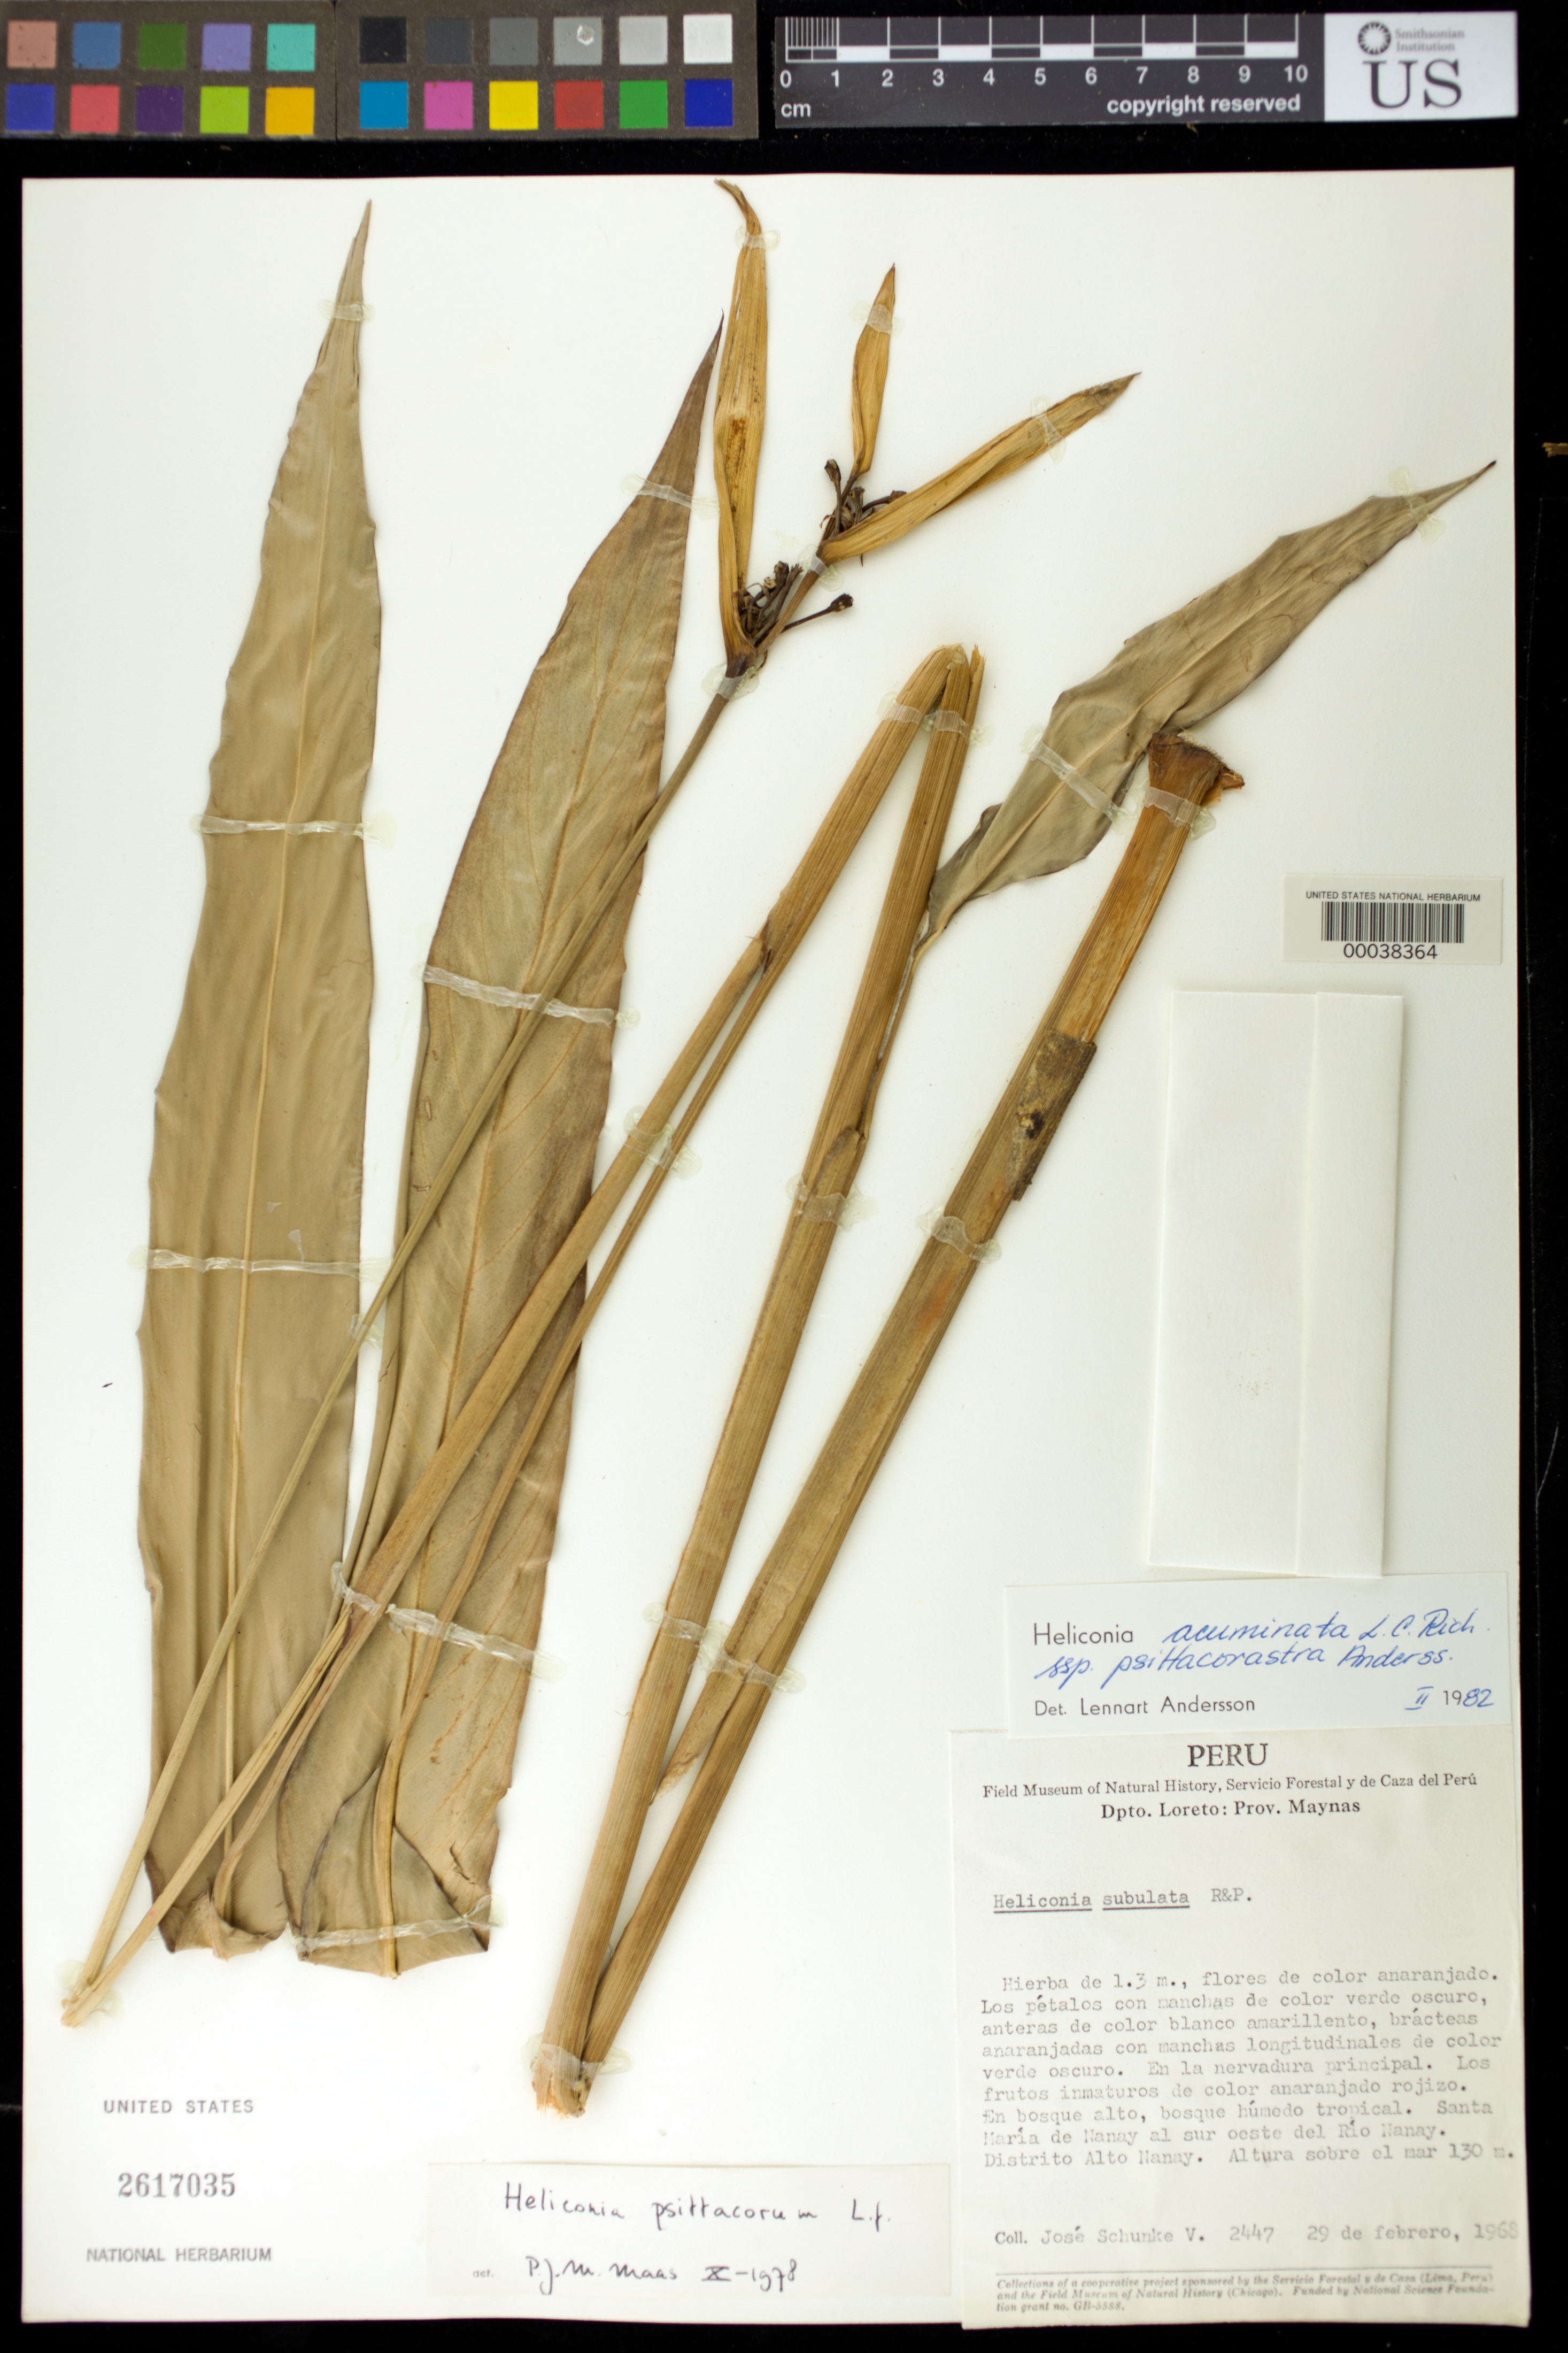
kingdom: Plantae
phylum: Tracheophyta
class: Liliopsida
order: Zingiberales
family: Heliconiaceae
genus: Heliconia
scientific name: Heliconia acuminata subsp. psittacorastra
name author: L. Andersson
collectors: J. Schunke Vigo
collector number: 2447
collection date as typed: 29 Feb 1968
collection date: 1968-02-29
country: Peru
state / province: Loreto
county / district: Maynas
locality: Santa maria de nanay sw of rio nanay, distrito alto nanay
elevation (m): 130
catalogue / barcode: US 2617035